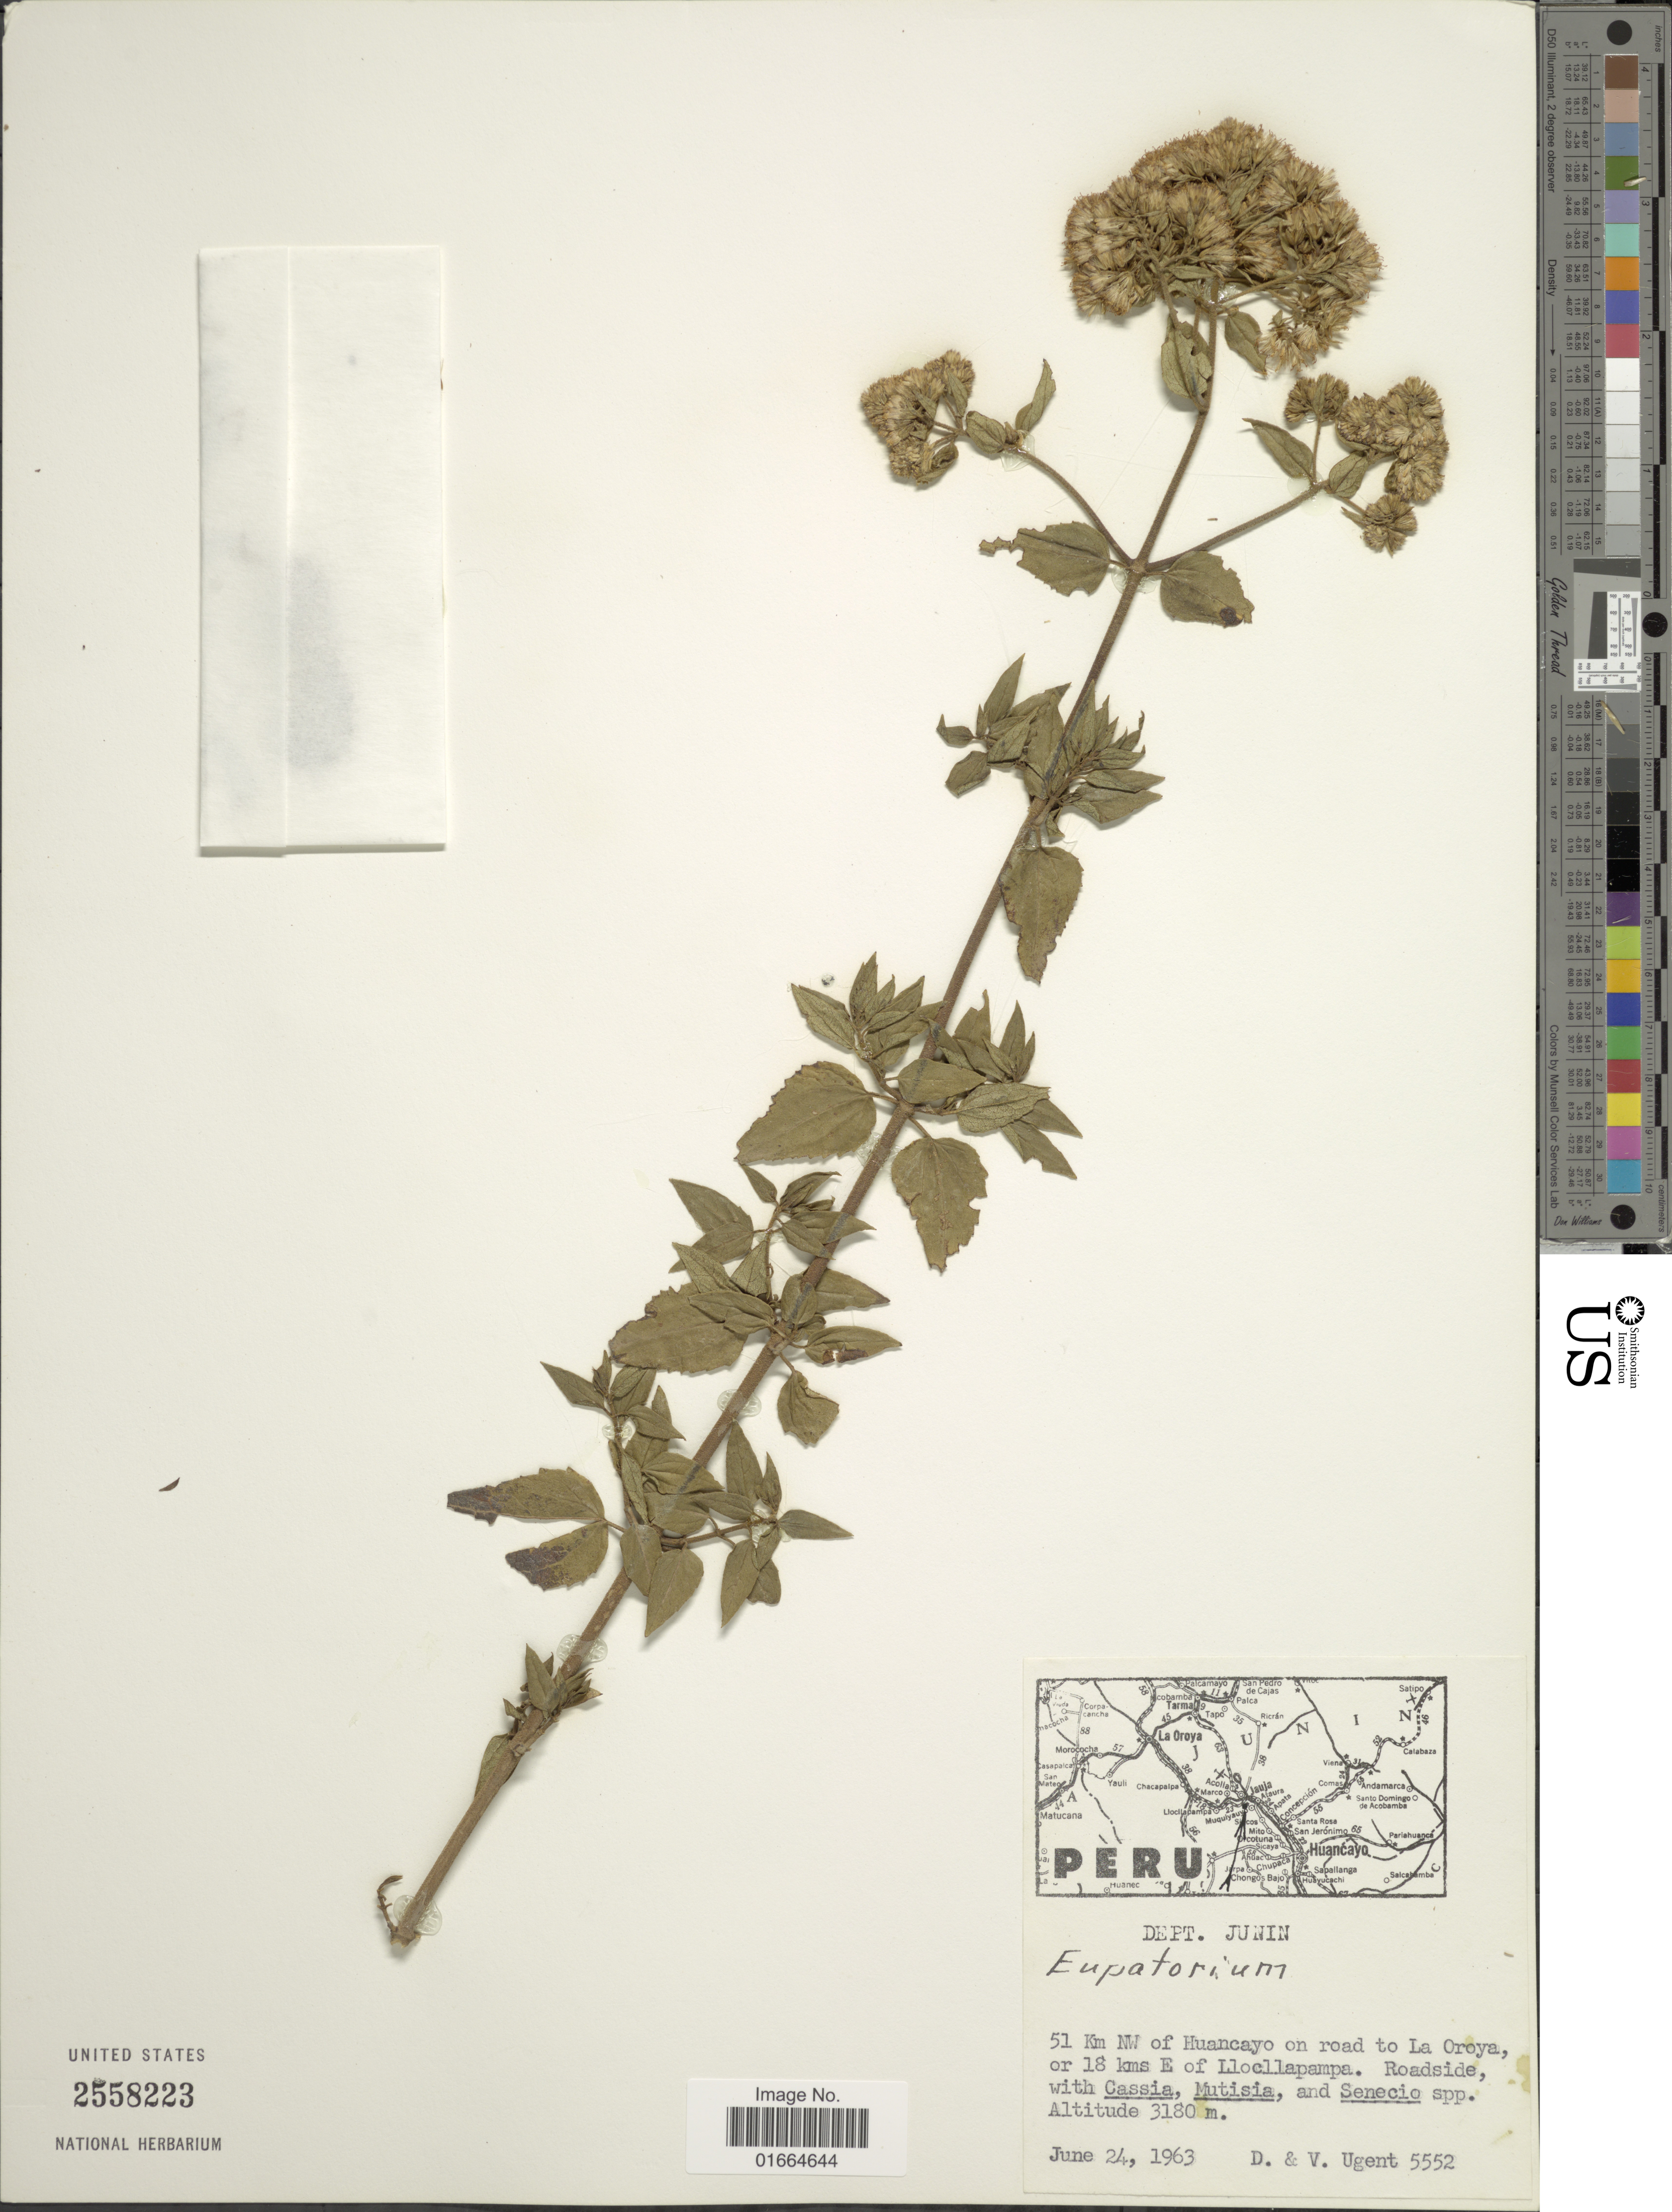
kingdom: Plantae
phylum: Tracheophyta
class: Magnoliopsida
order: Asterales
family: Asteraceae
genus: Ophryosporus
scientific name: Ophryosporus heptanthus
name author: (Sch. Bip. ex Wedd.) R.M. King & H. Rob.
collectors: D. Ugent & V. Ugent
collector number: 5552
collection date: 1963-06-24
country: Peru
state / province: Junín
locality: Dept. Junin, 51 Km NW of Huancayo on road to La Oroya, or 18 kms E of Llocllapampa, Roadside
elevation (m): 3180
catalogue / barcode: US 2558223